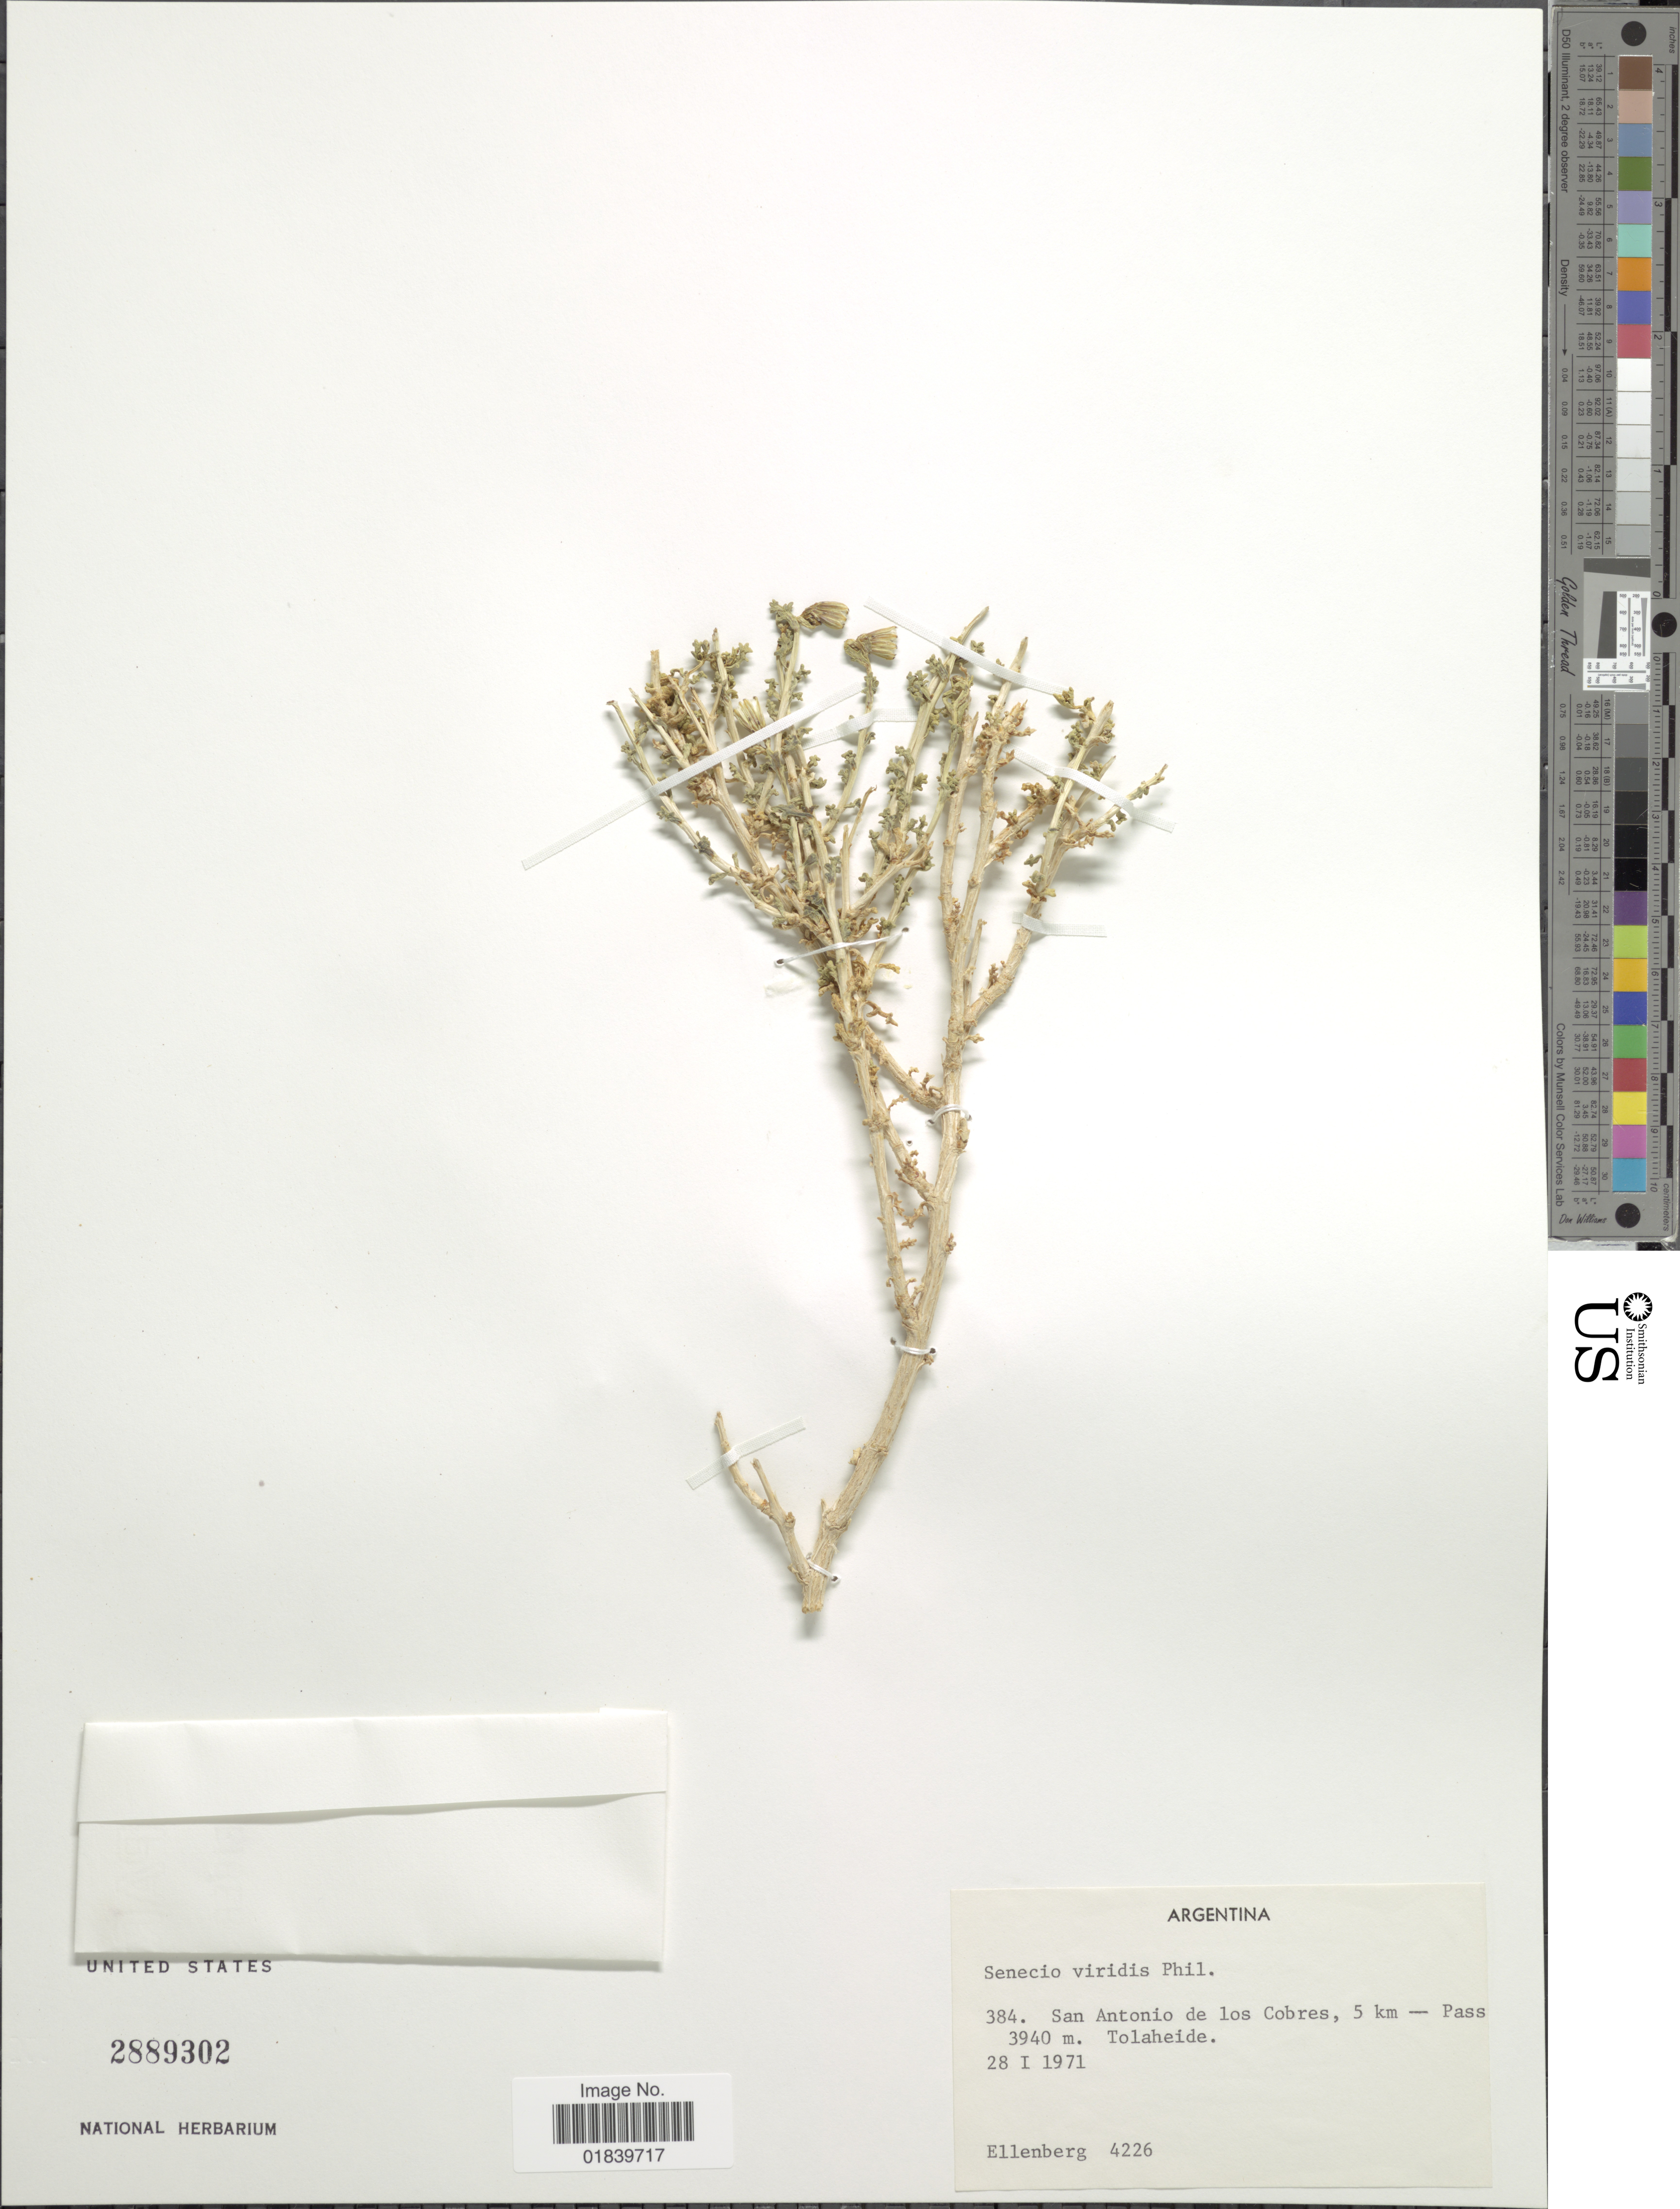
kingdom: Plantae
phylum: Tracheophyta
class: Magnoliopsida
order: Asterales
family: Asteraceae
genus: Senecio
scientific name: Senecio viridis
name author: Phil.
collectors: H. Ellenberg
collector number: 4226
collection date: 1971-01-28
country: Argentina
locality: San Antonio de los Cobres, 5 km - Pass Tolaheide.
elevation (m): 3940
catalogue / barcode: US 2889302